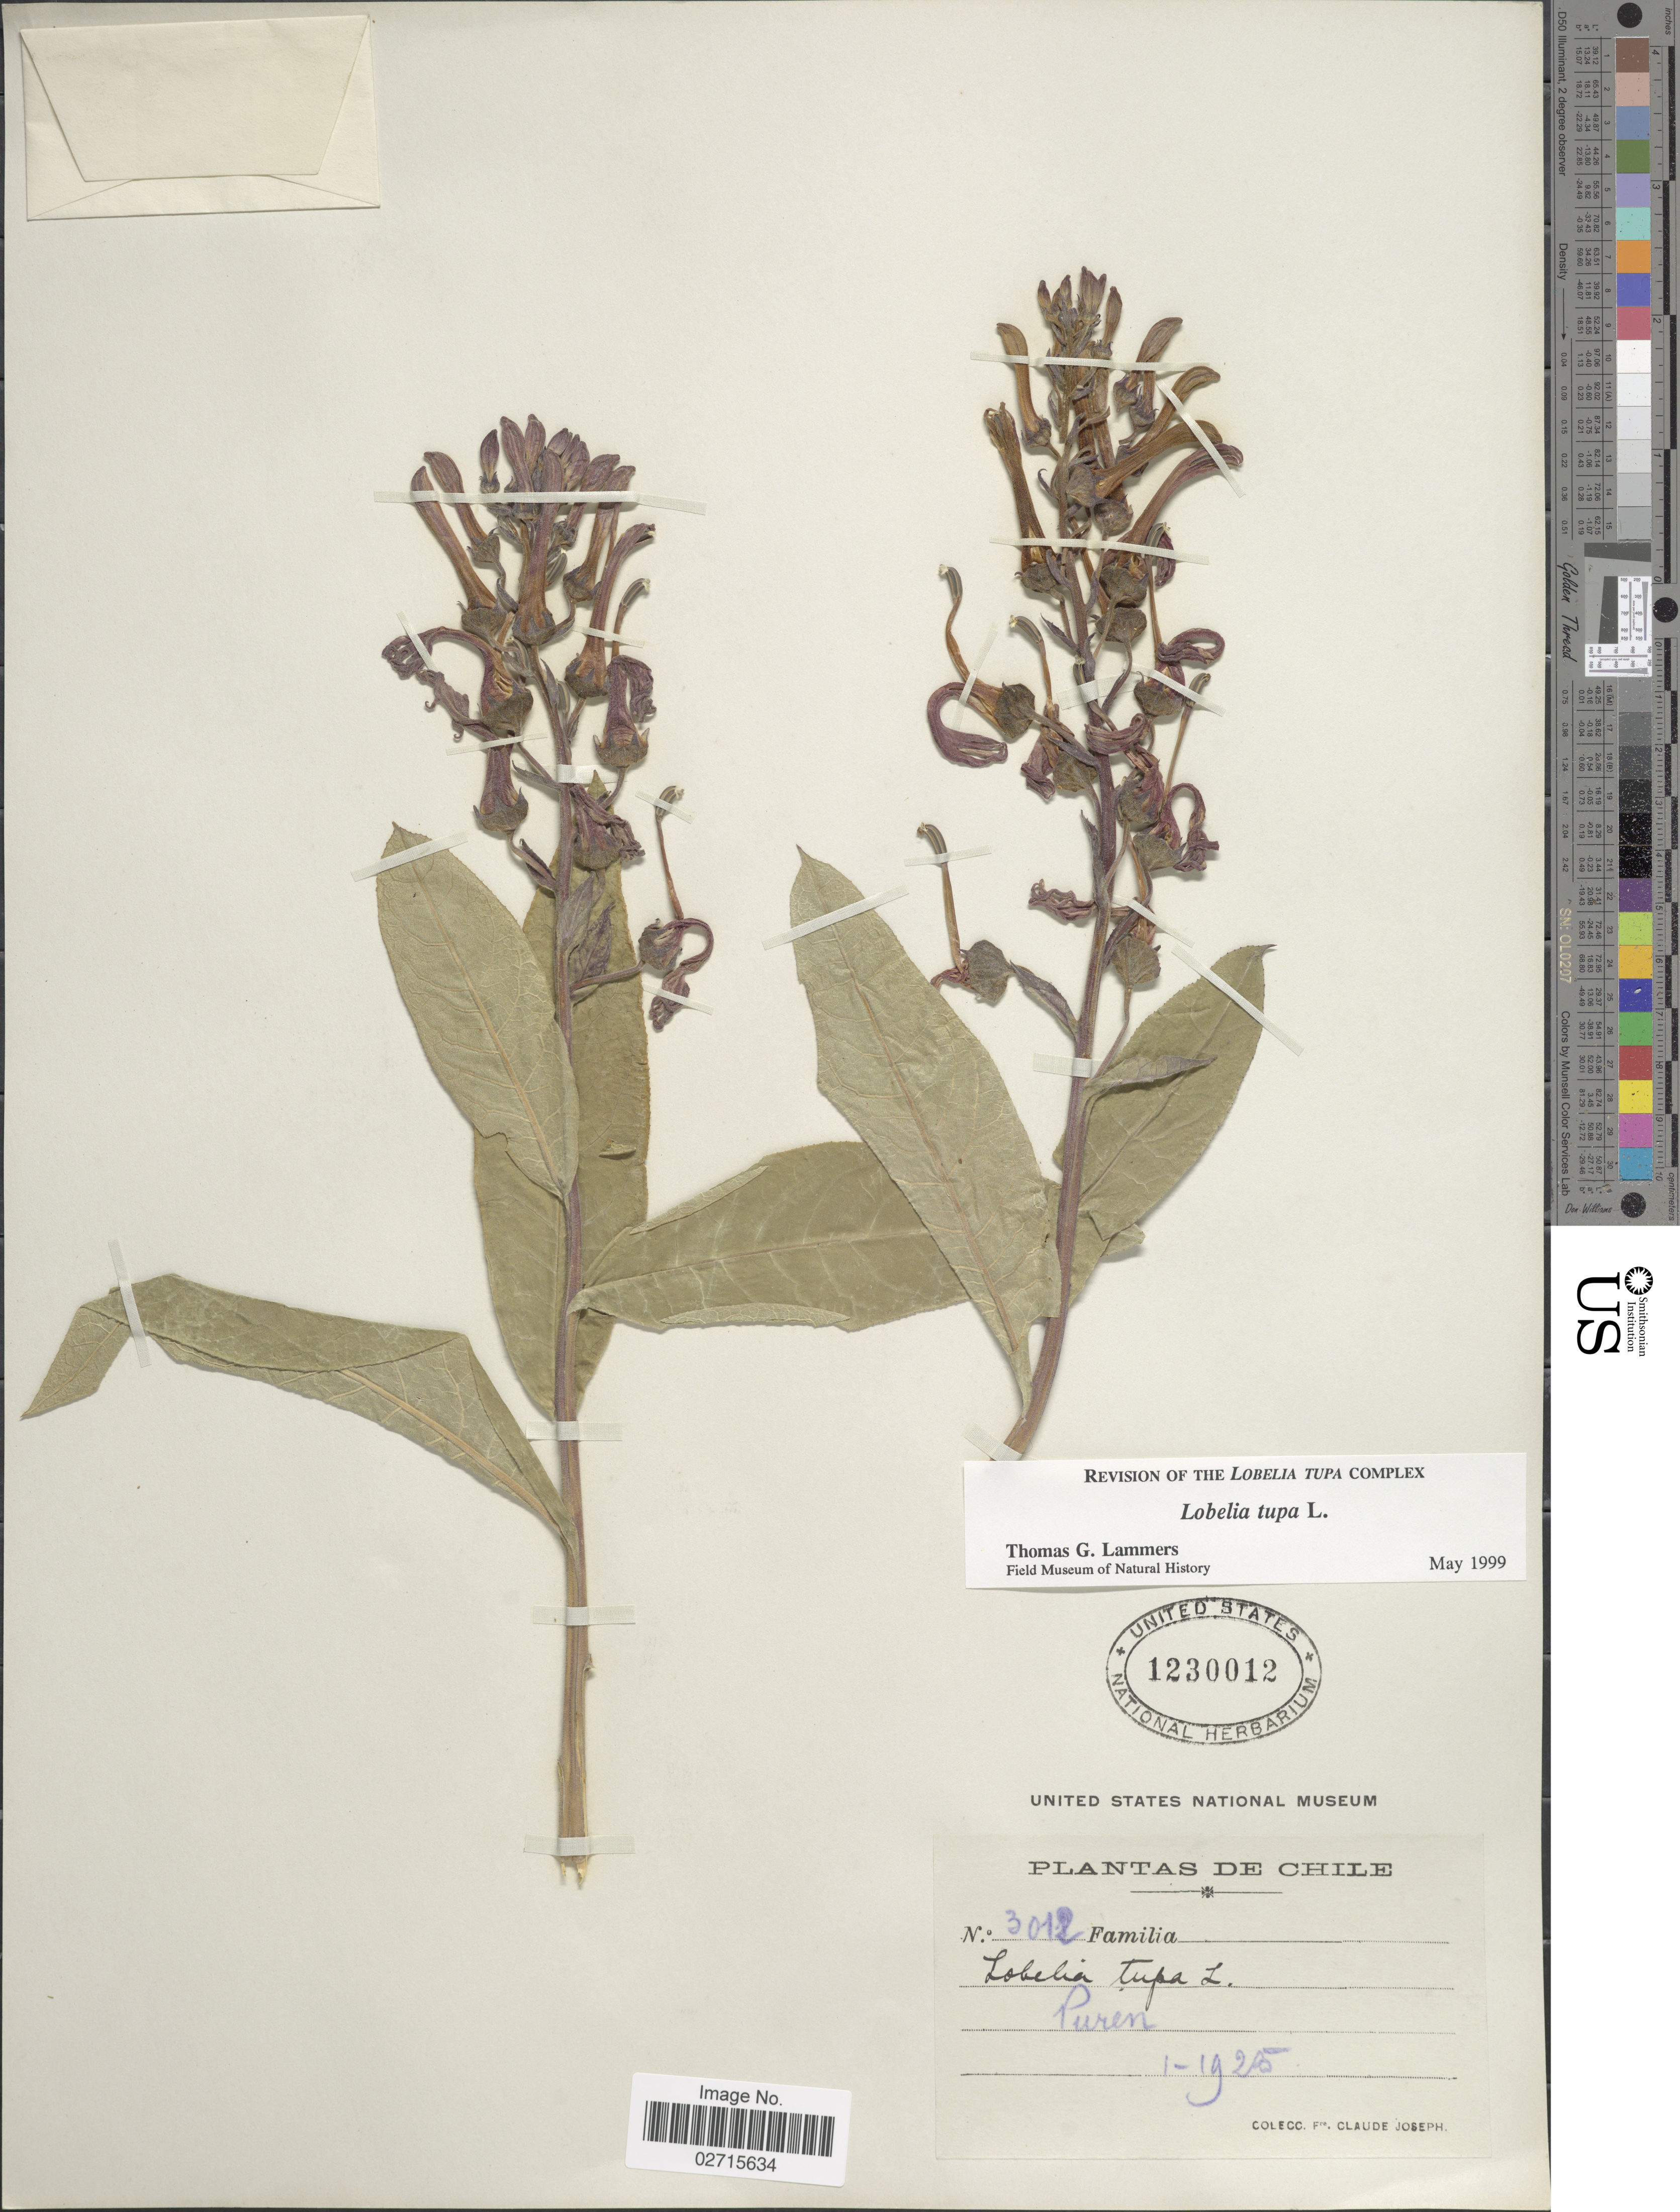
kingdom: Plantae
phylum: Tracheophyta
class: Magnoliopsida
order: Asterales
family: Campanulaceae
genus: Lobelia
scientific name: Lobelia tupa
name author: L.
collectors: Bro. Claude-Joseph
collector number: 3012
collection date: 1925-01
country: Chile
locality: Puren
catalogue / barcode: US 1230012